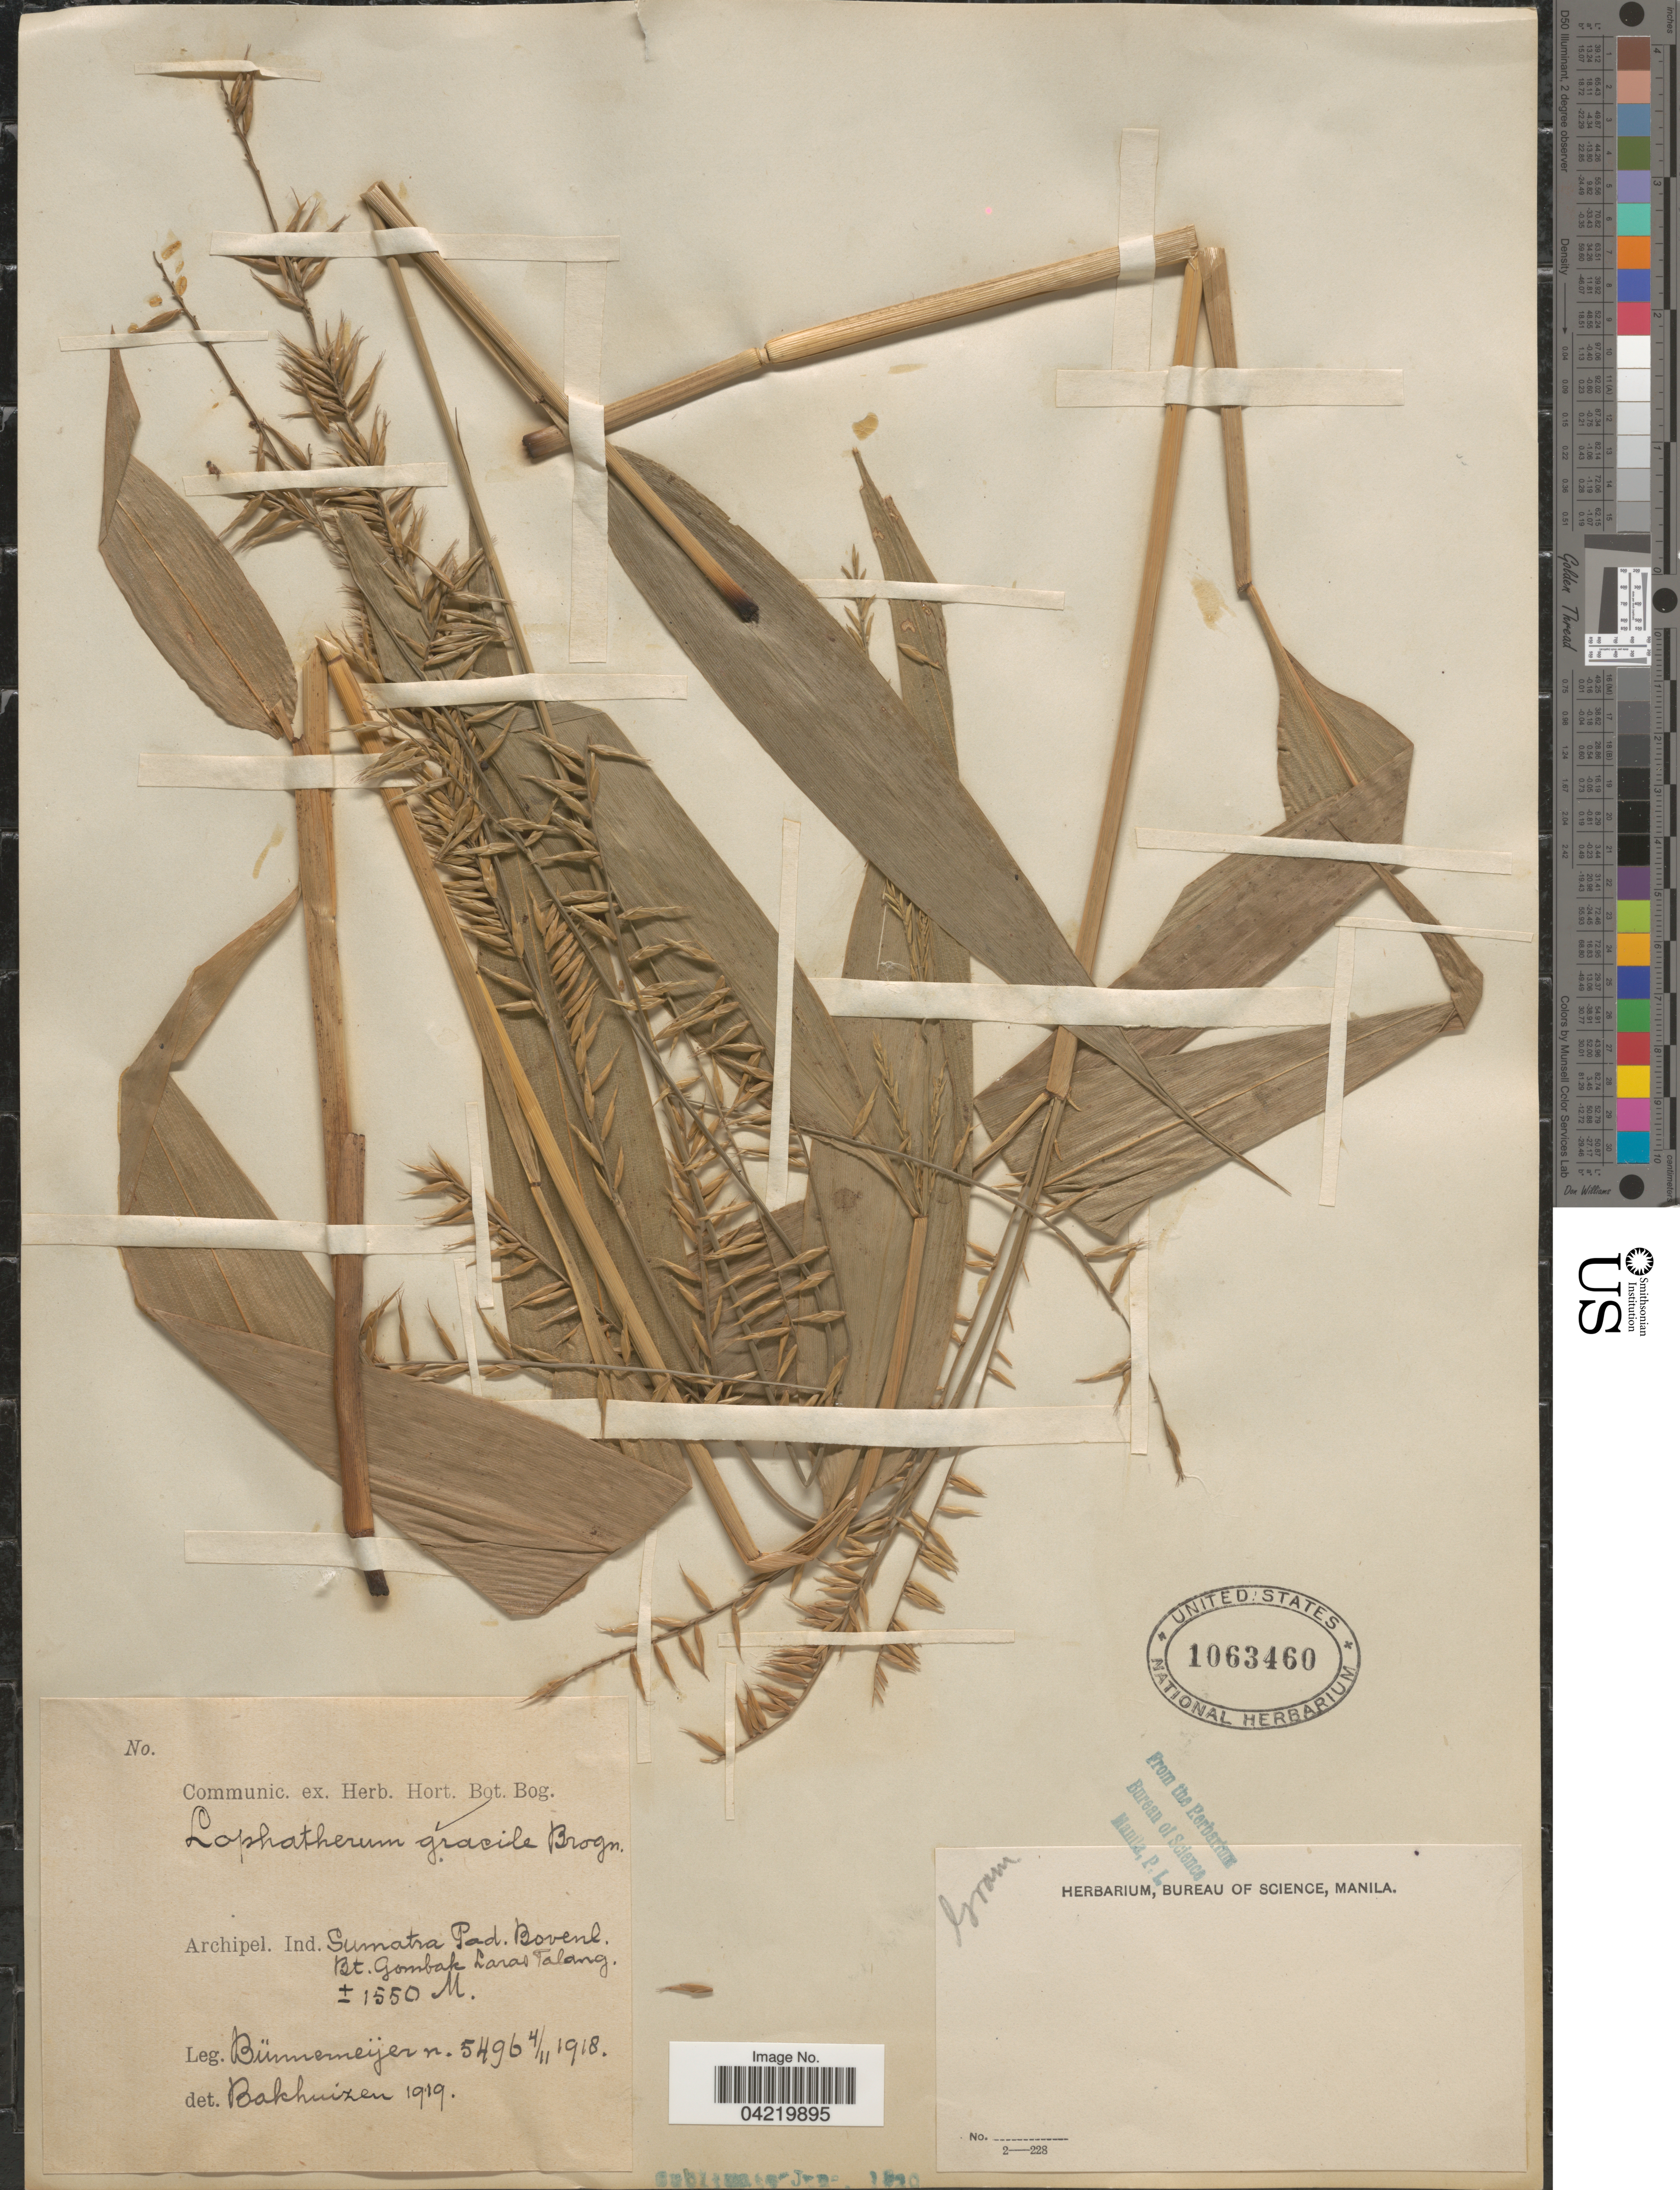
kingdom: Plantae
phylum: Tracheophyta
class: Liliopsida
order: Poales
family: Poaceae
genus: Lophatherum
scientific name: Lophatherum gracile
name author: Brongn.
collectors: -. Bunnemeijer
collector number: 5496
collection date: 1918-11-04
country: Indonesia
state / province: Sumatra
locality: Archipel. Ind. Sumatra Pad. Bovenl. Bt. Gombak Larao Talang.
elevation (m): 1550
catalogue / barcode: US 1063460